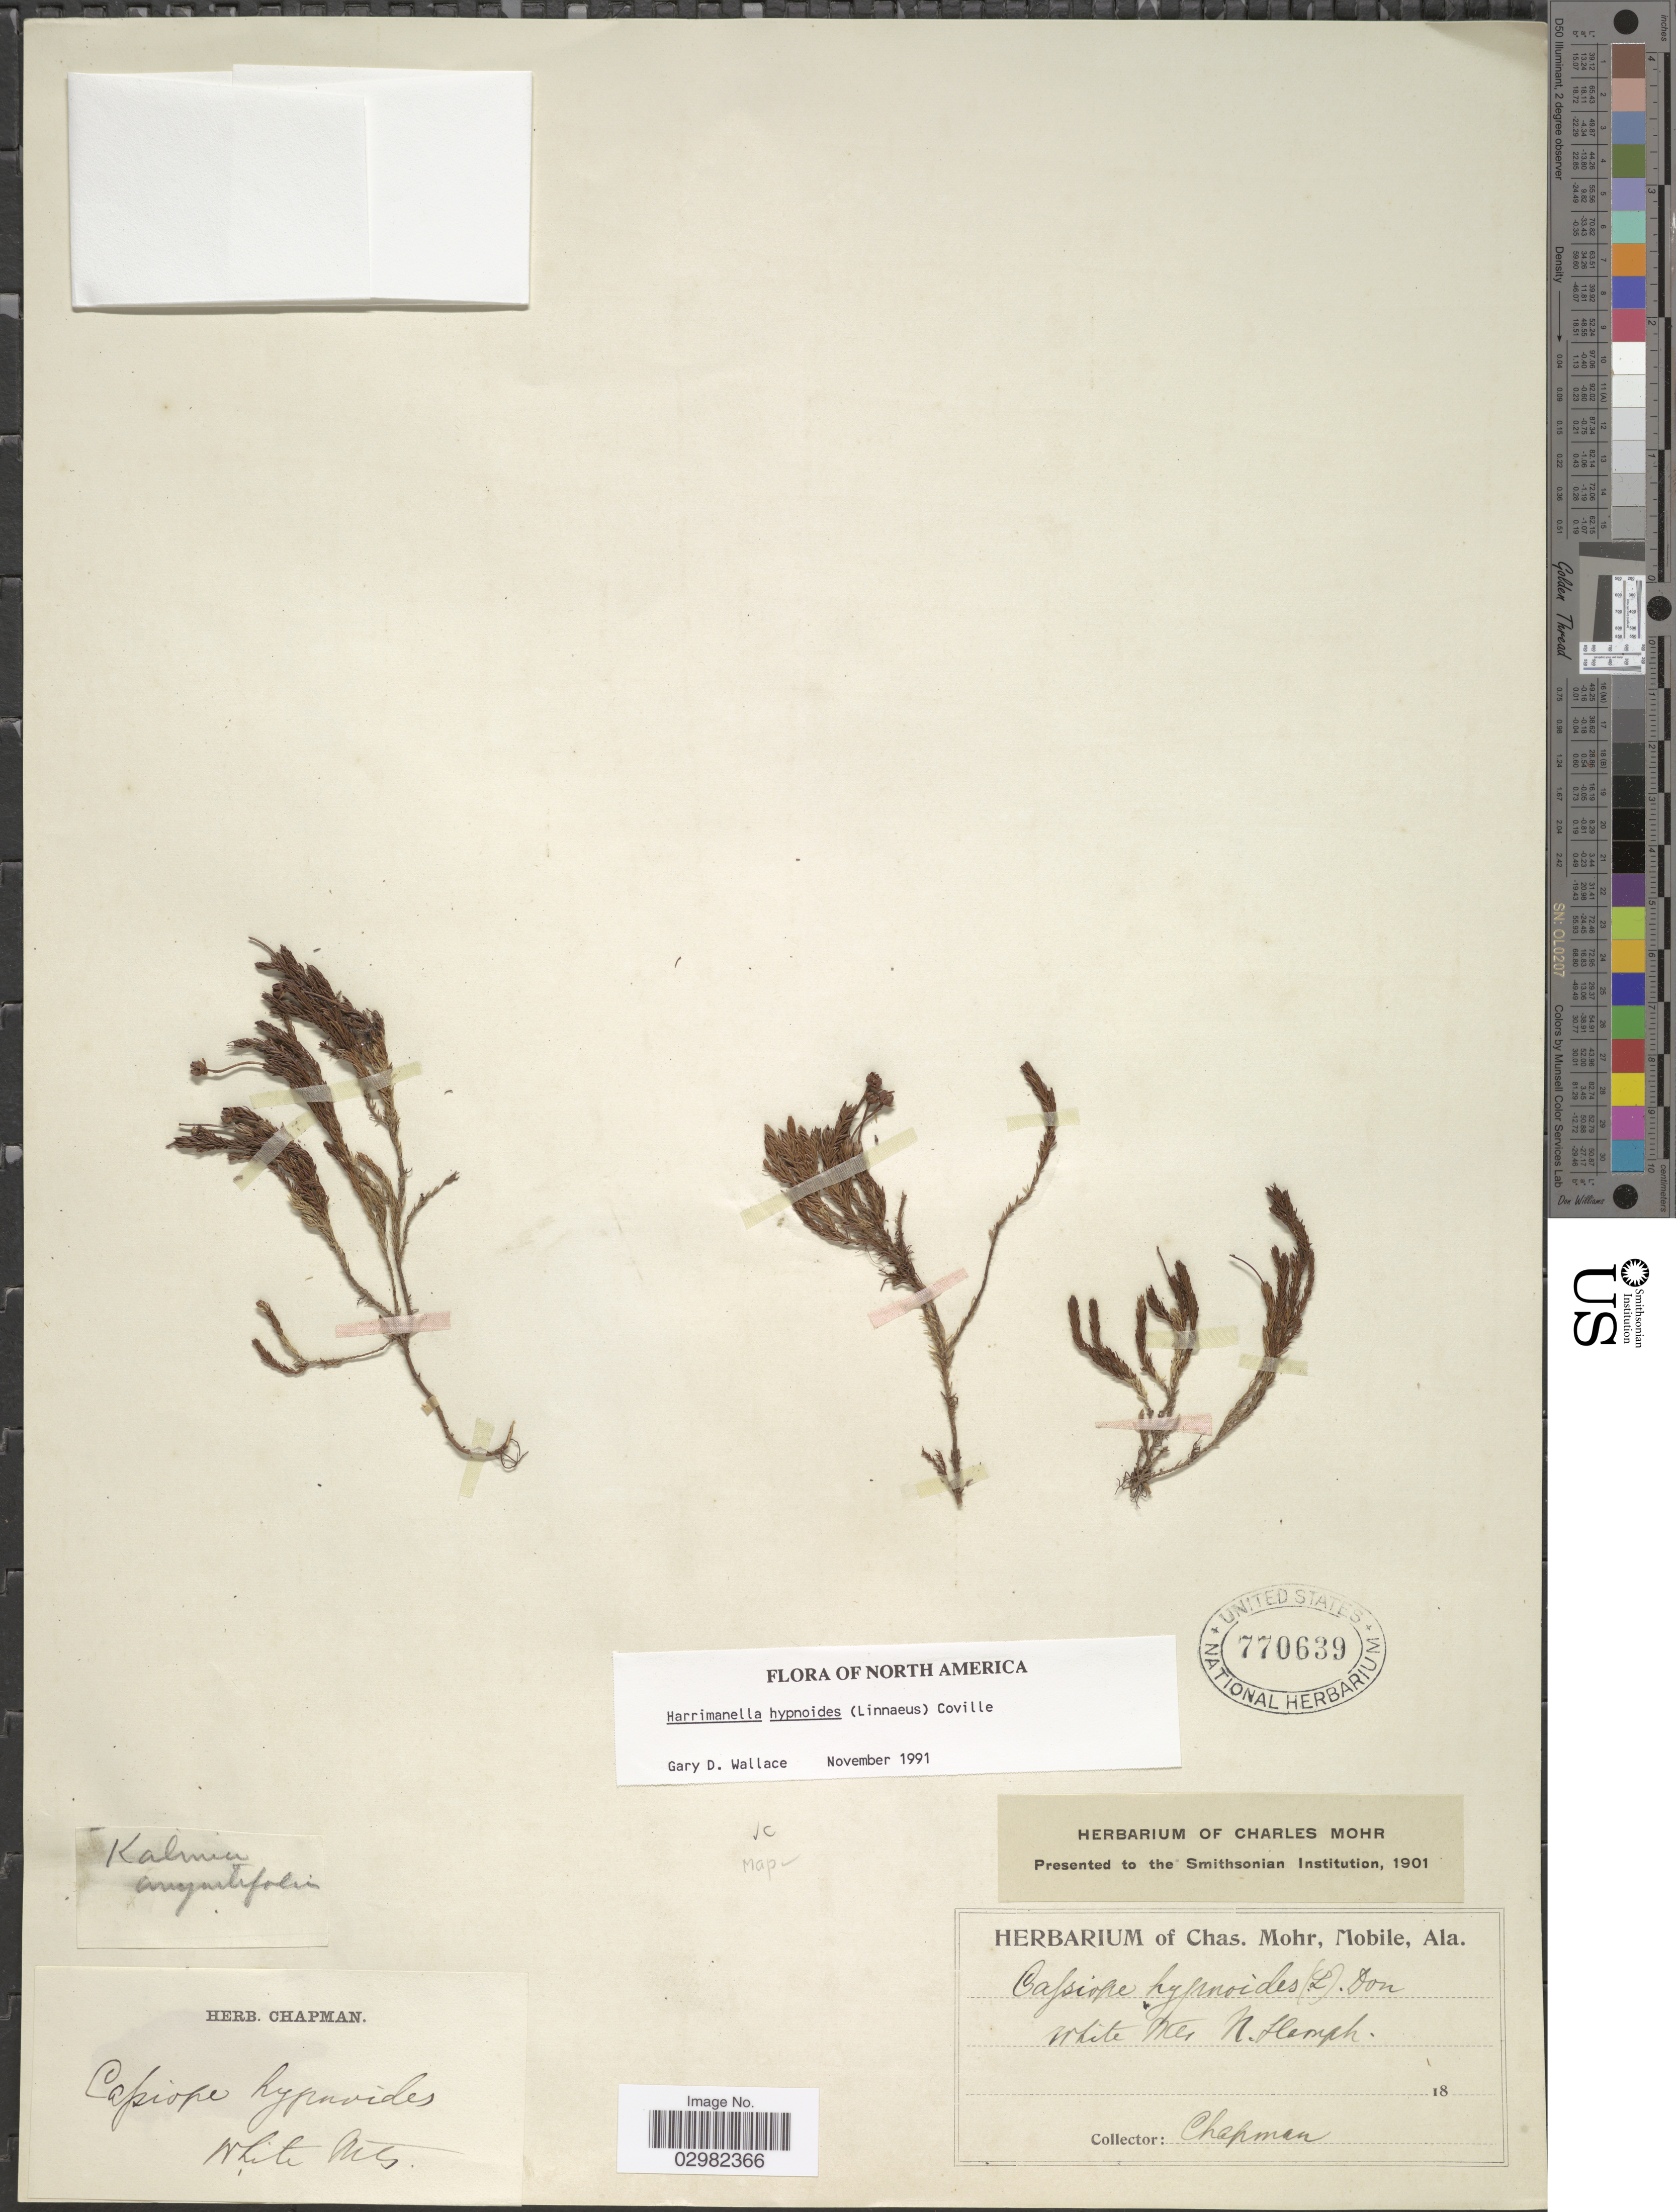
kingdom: Plantae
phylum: Tracheophyta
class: Magnoliopsida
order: Ericales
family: Ericaceae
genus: Harrimanella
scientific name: Harrimanella hypnoides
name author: (L.) Coville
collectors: A. Chapman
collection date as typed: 18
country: United States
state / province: New Hampshire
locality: White Mts. Hamph.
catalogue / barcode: US 770639